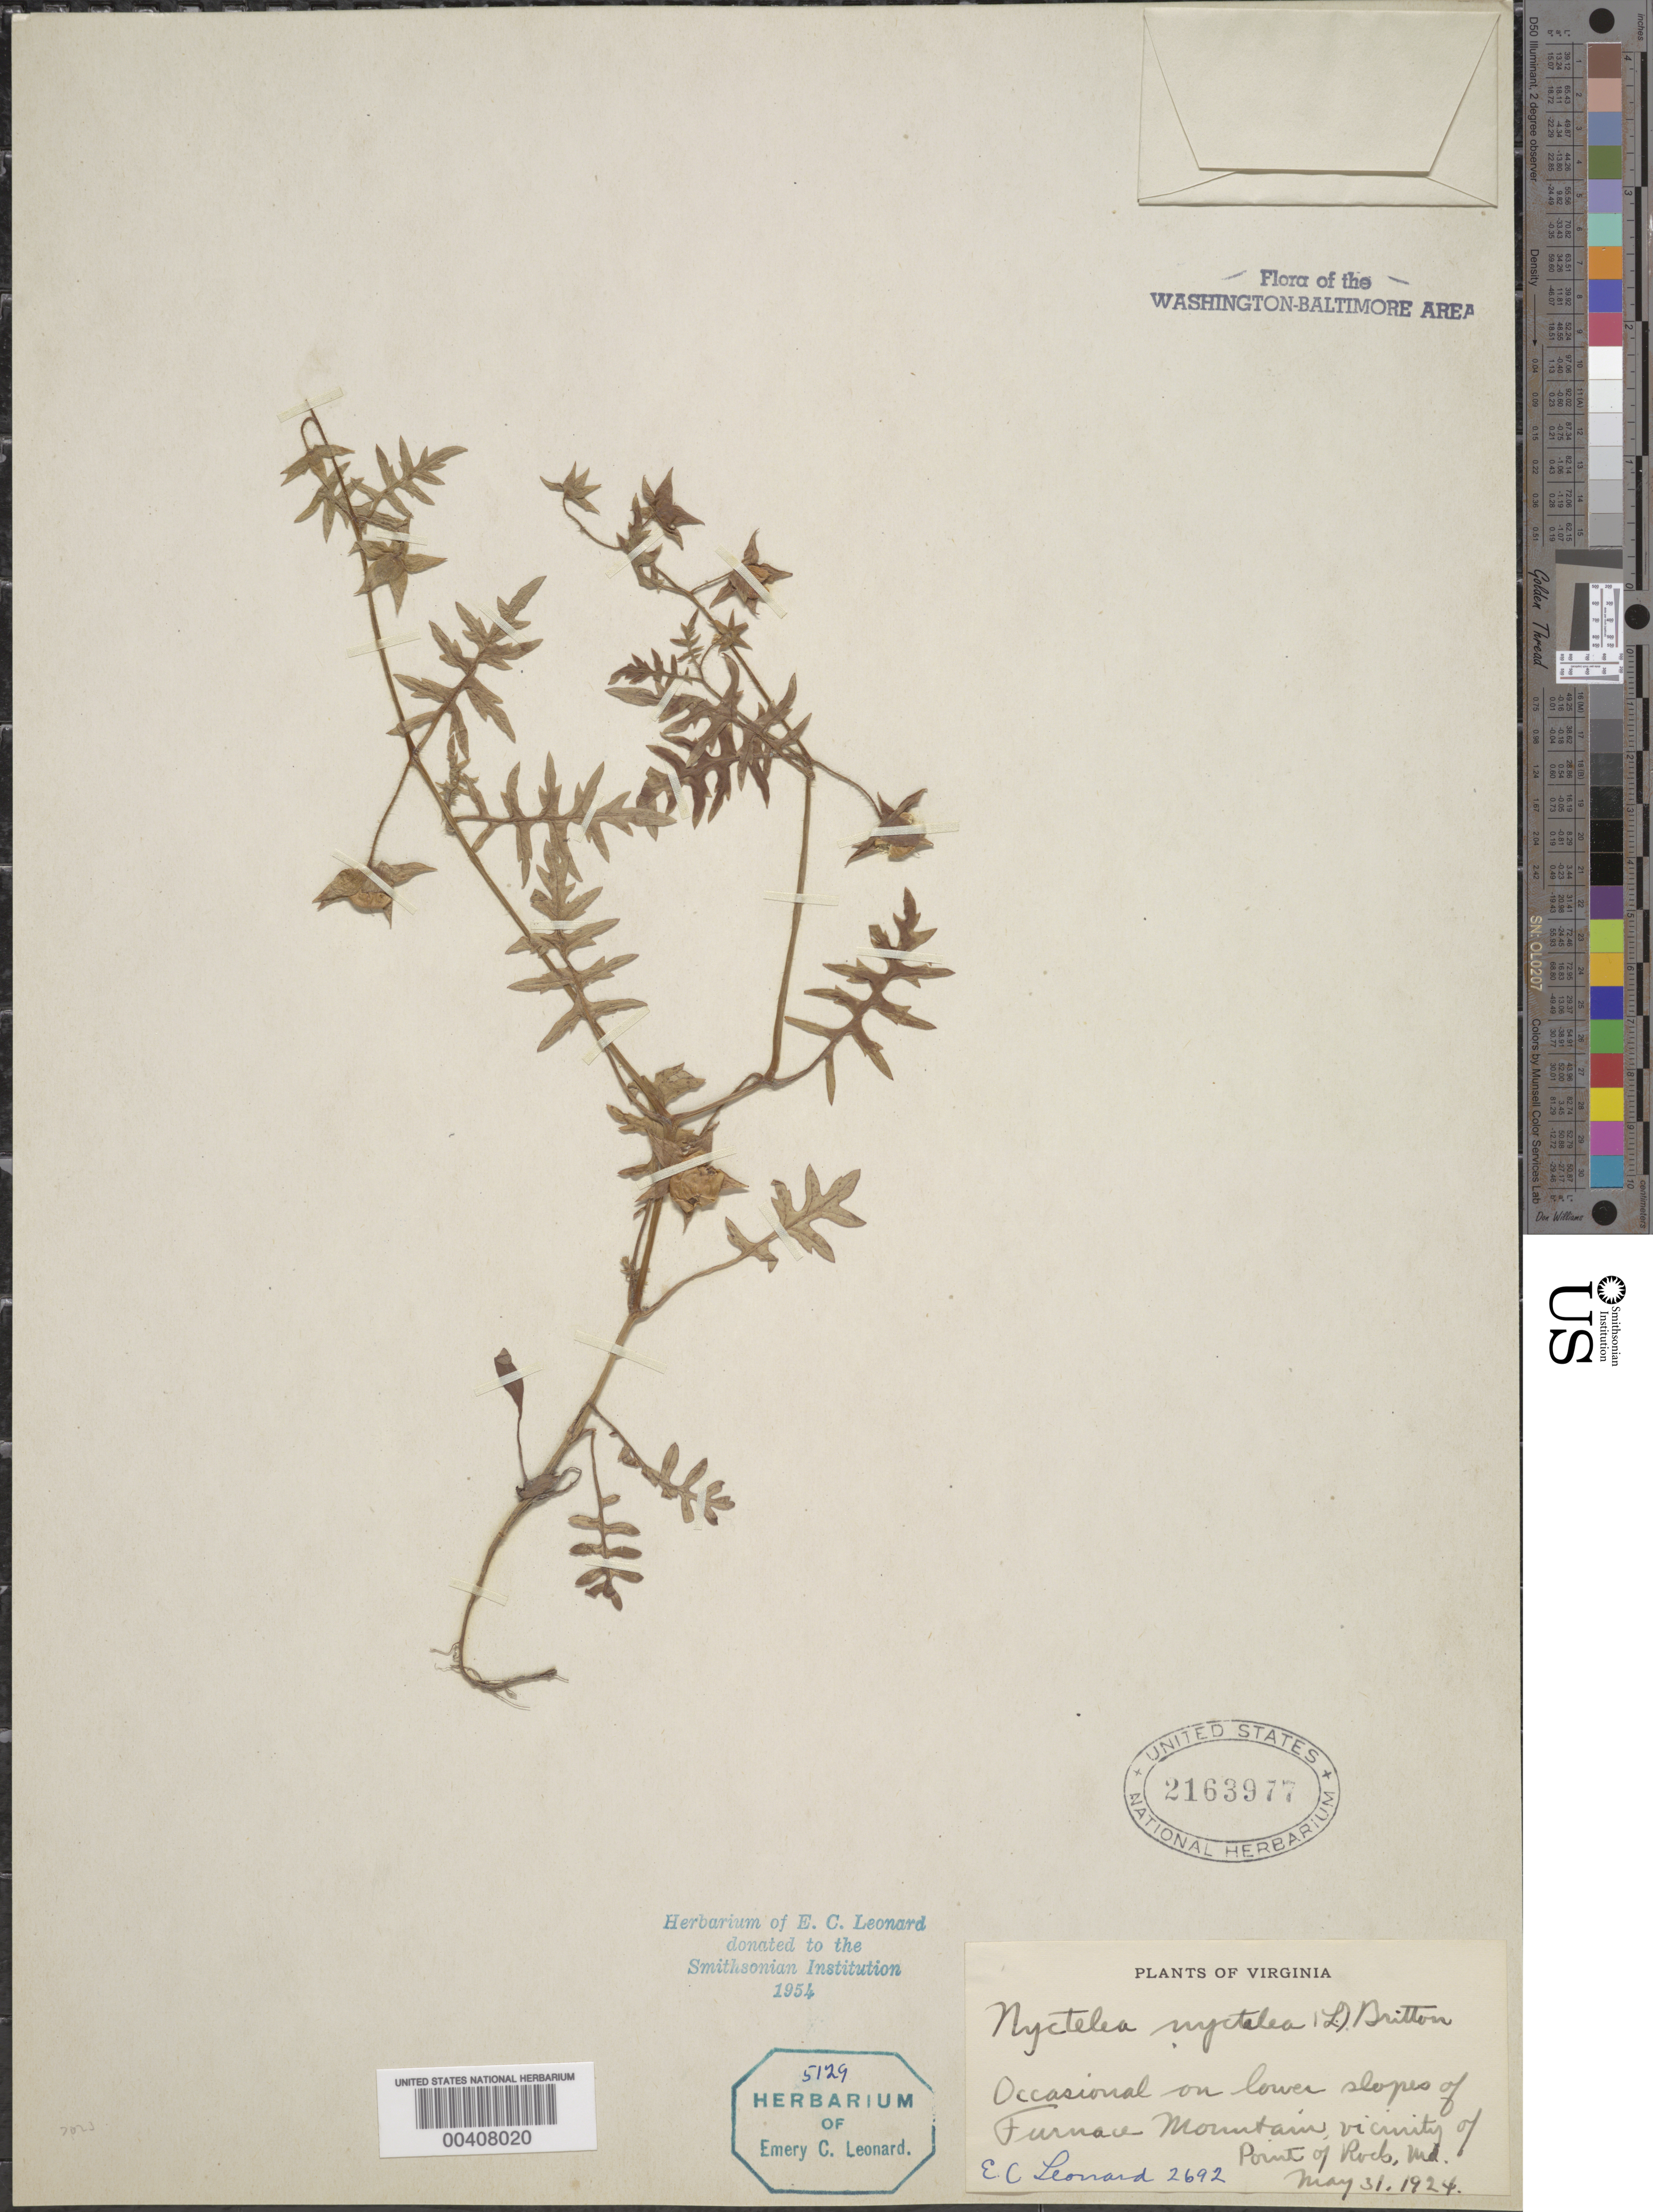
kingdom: Plantae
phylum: Tracheophyta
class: Magnoliopsida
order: Boraginales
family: Hydrophyllaceae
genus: Ellisia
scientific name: Ellisia nyctelea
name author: L.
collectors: E. C. Leonard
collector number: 2692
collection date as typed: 31 May 1924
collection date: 1924-05-31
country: United States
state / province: Maryland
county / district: Frederick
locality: Point of Rocks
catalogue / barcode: US 2163977